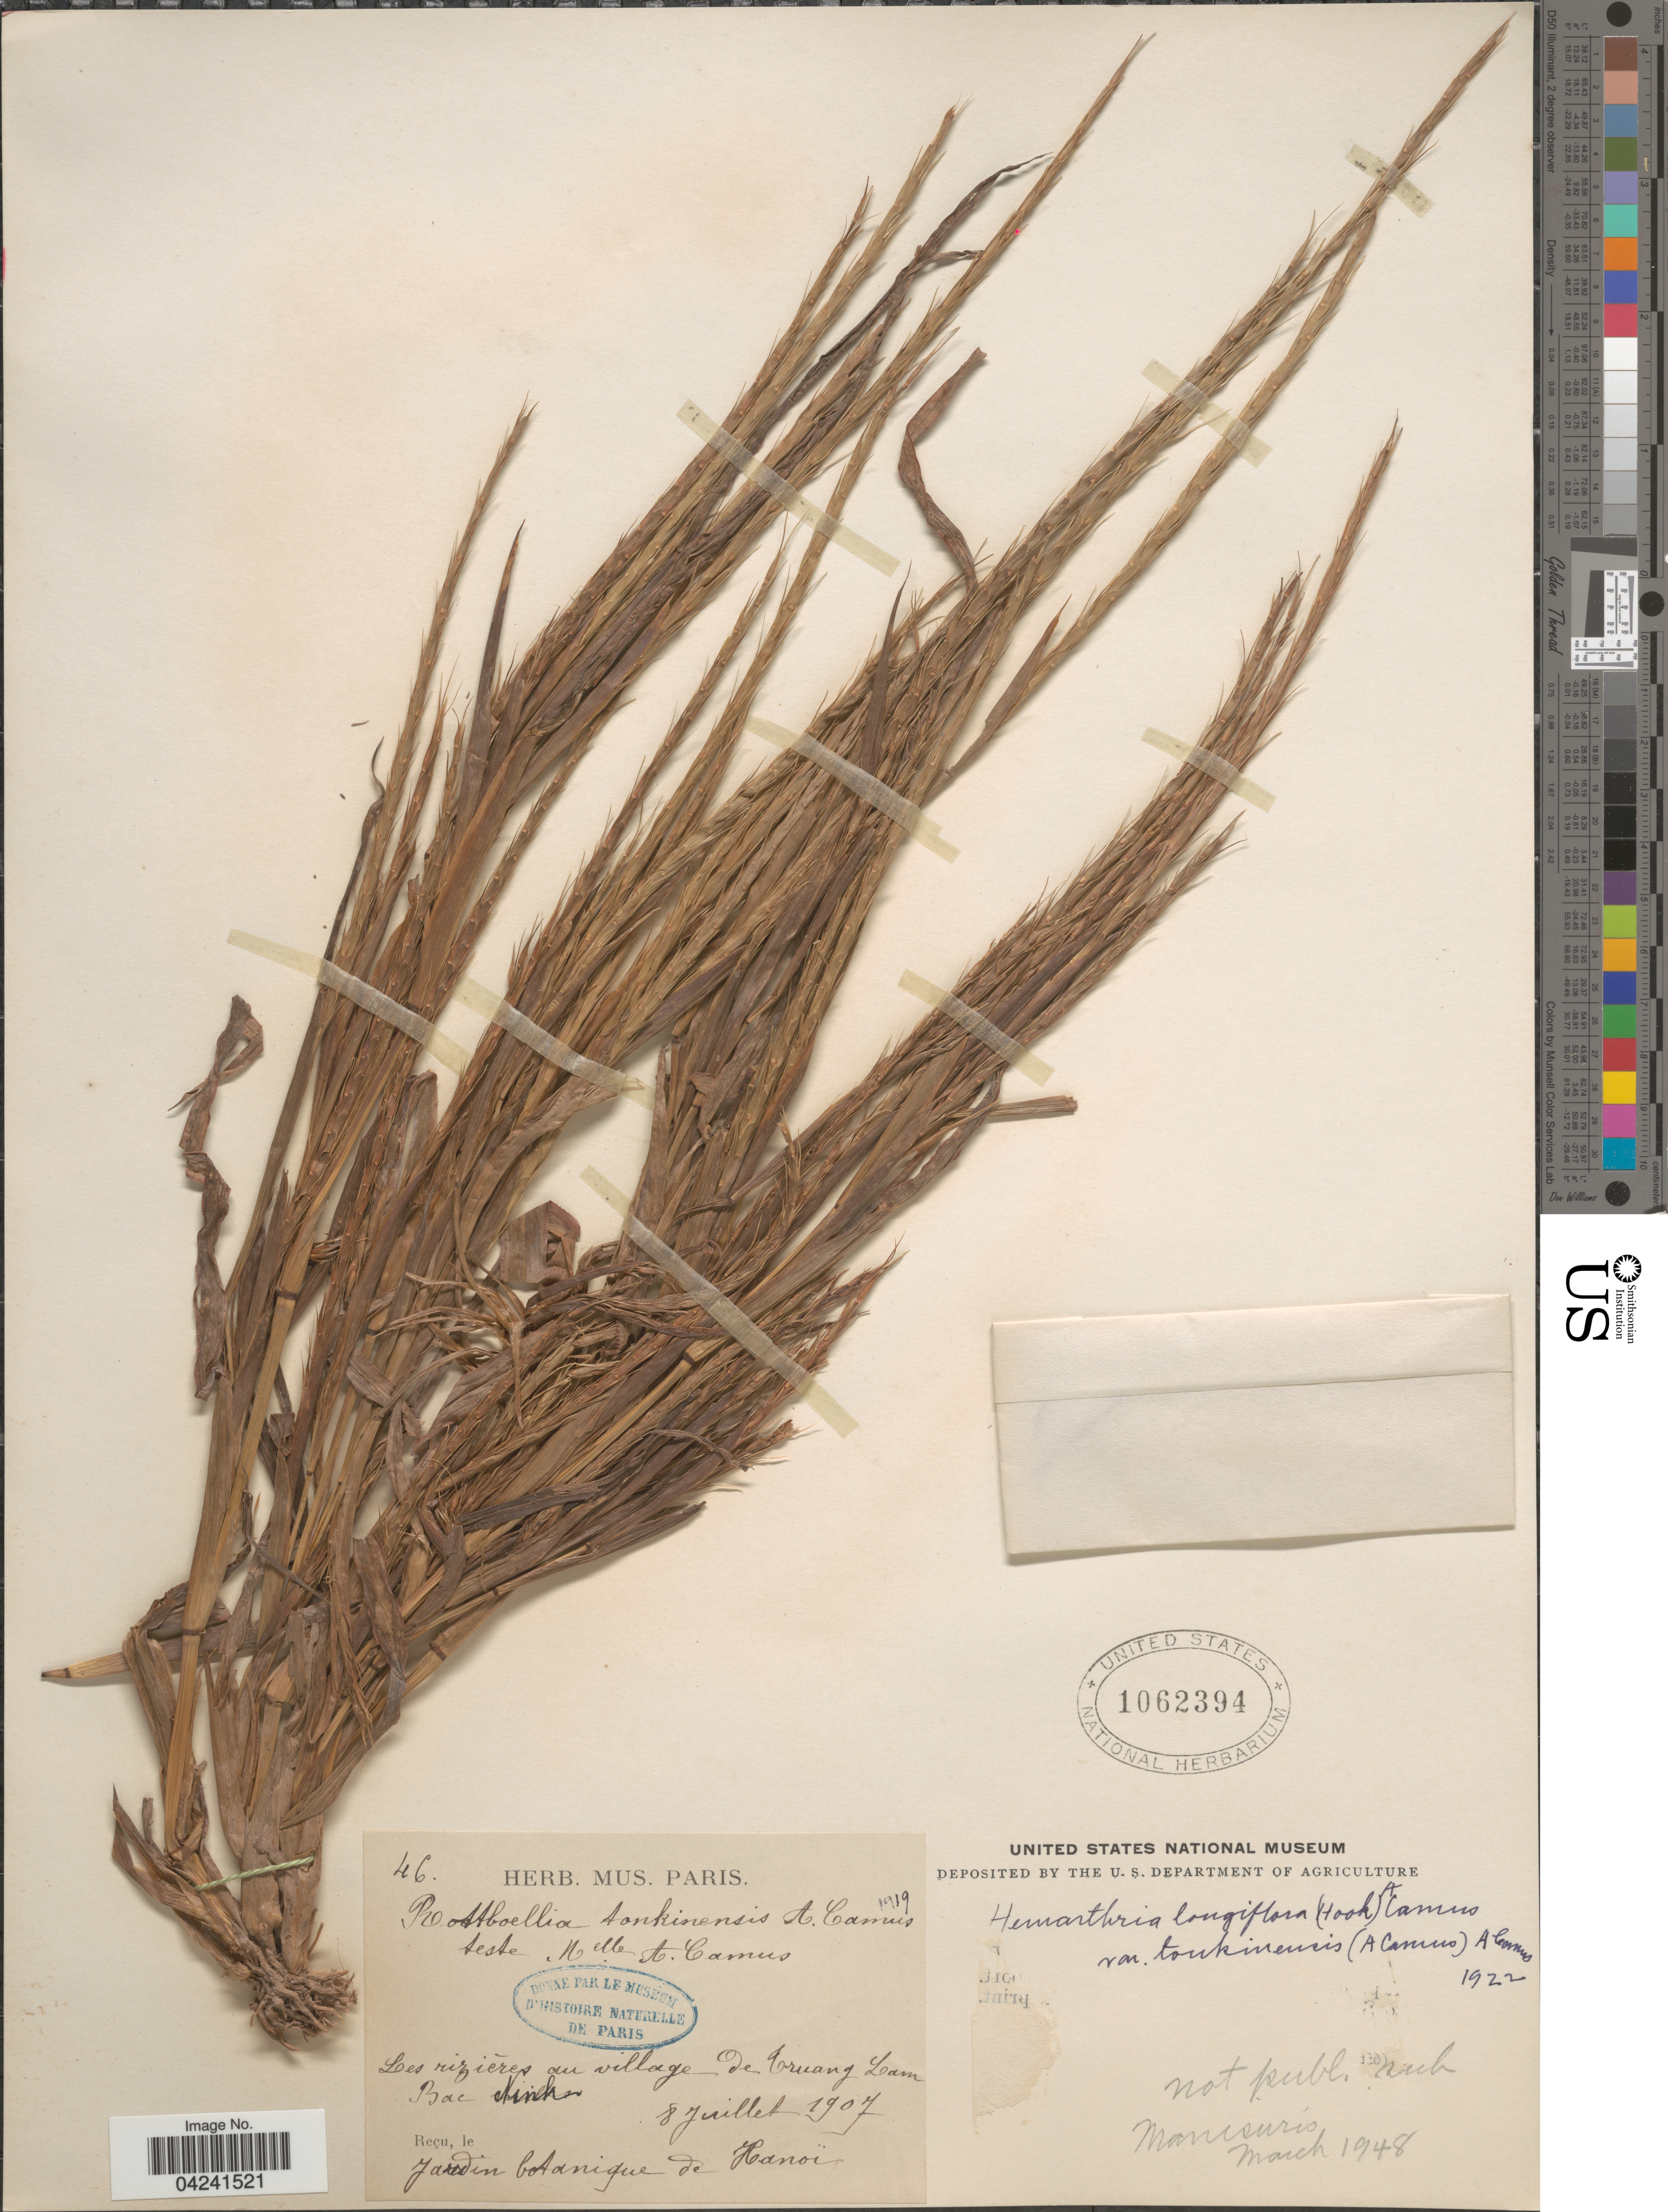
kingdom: Plantae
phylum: Tracheophyta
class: Liliopsida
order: Poales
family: Poaceae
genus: Hemarthria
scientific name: Hemarthria longiflora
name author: (Hook. f.) A. Camus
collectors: ex herb. Mus. Paris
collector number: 46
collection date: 1907-07-08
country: Vietnam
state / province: Bac Ninh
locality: Les riziéres du village de Truang Lam Bax Ninh. Jardin botanique de Hanoï.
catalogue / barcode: US 1062394